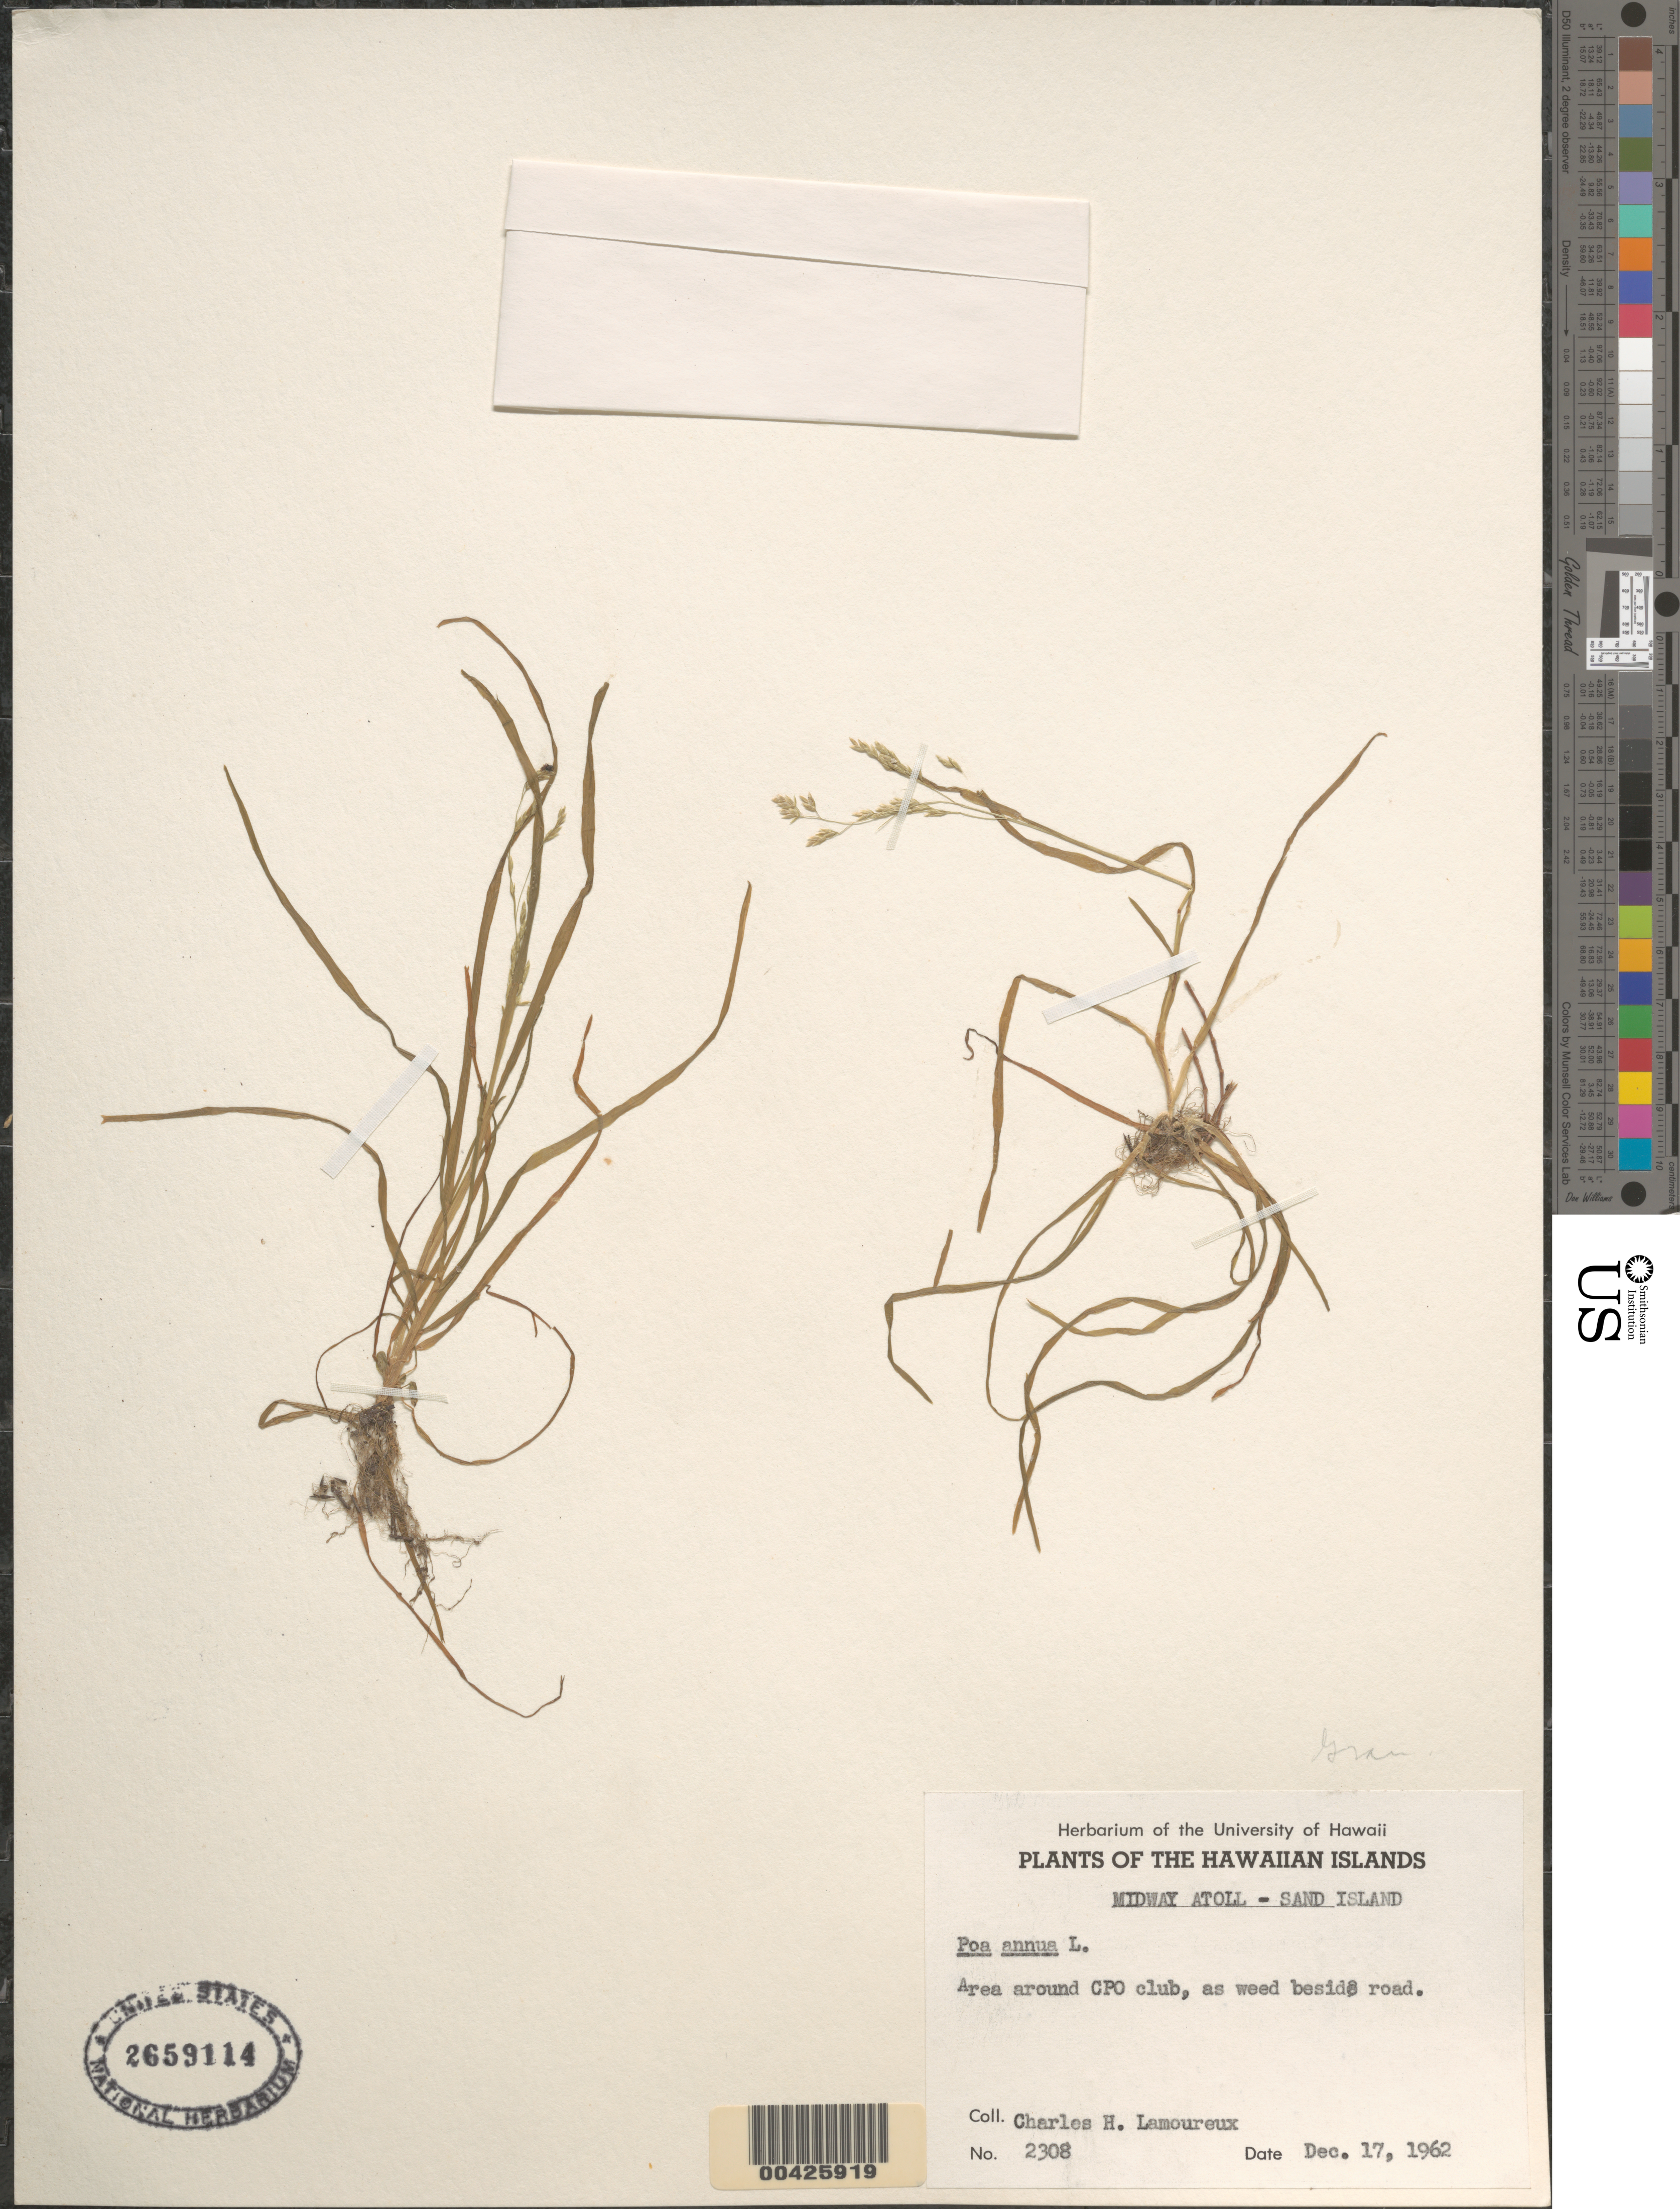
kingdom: Plantae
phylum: Tracheophyta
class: Liliopsida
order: Poales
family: Poaceae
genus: Poa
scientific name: Poa annua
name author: L.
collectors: C. H. Lamoureux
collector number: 2308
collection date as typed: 17 Dec 1962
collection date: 1962-12-17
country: U.S. Administered Pacific Islands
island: Midway Atoll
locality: area around CPO club, Sand Islet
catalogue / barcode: US 2659114